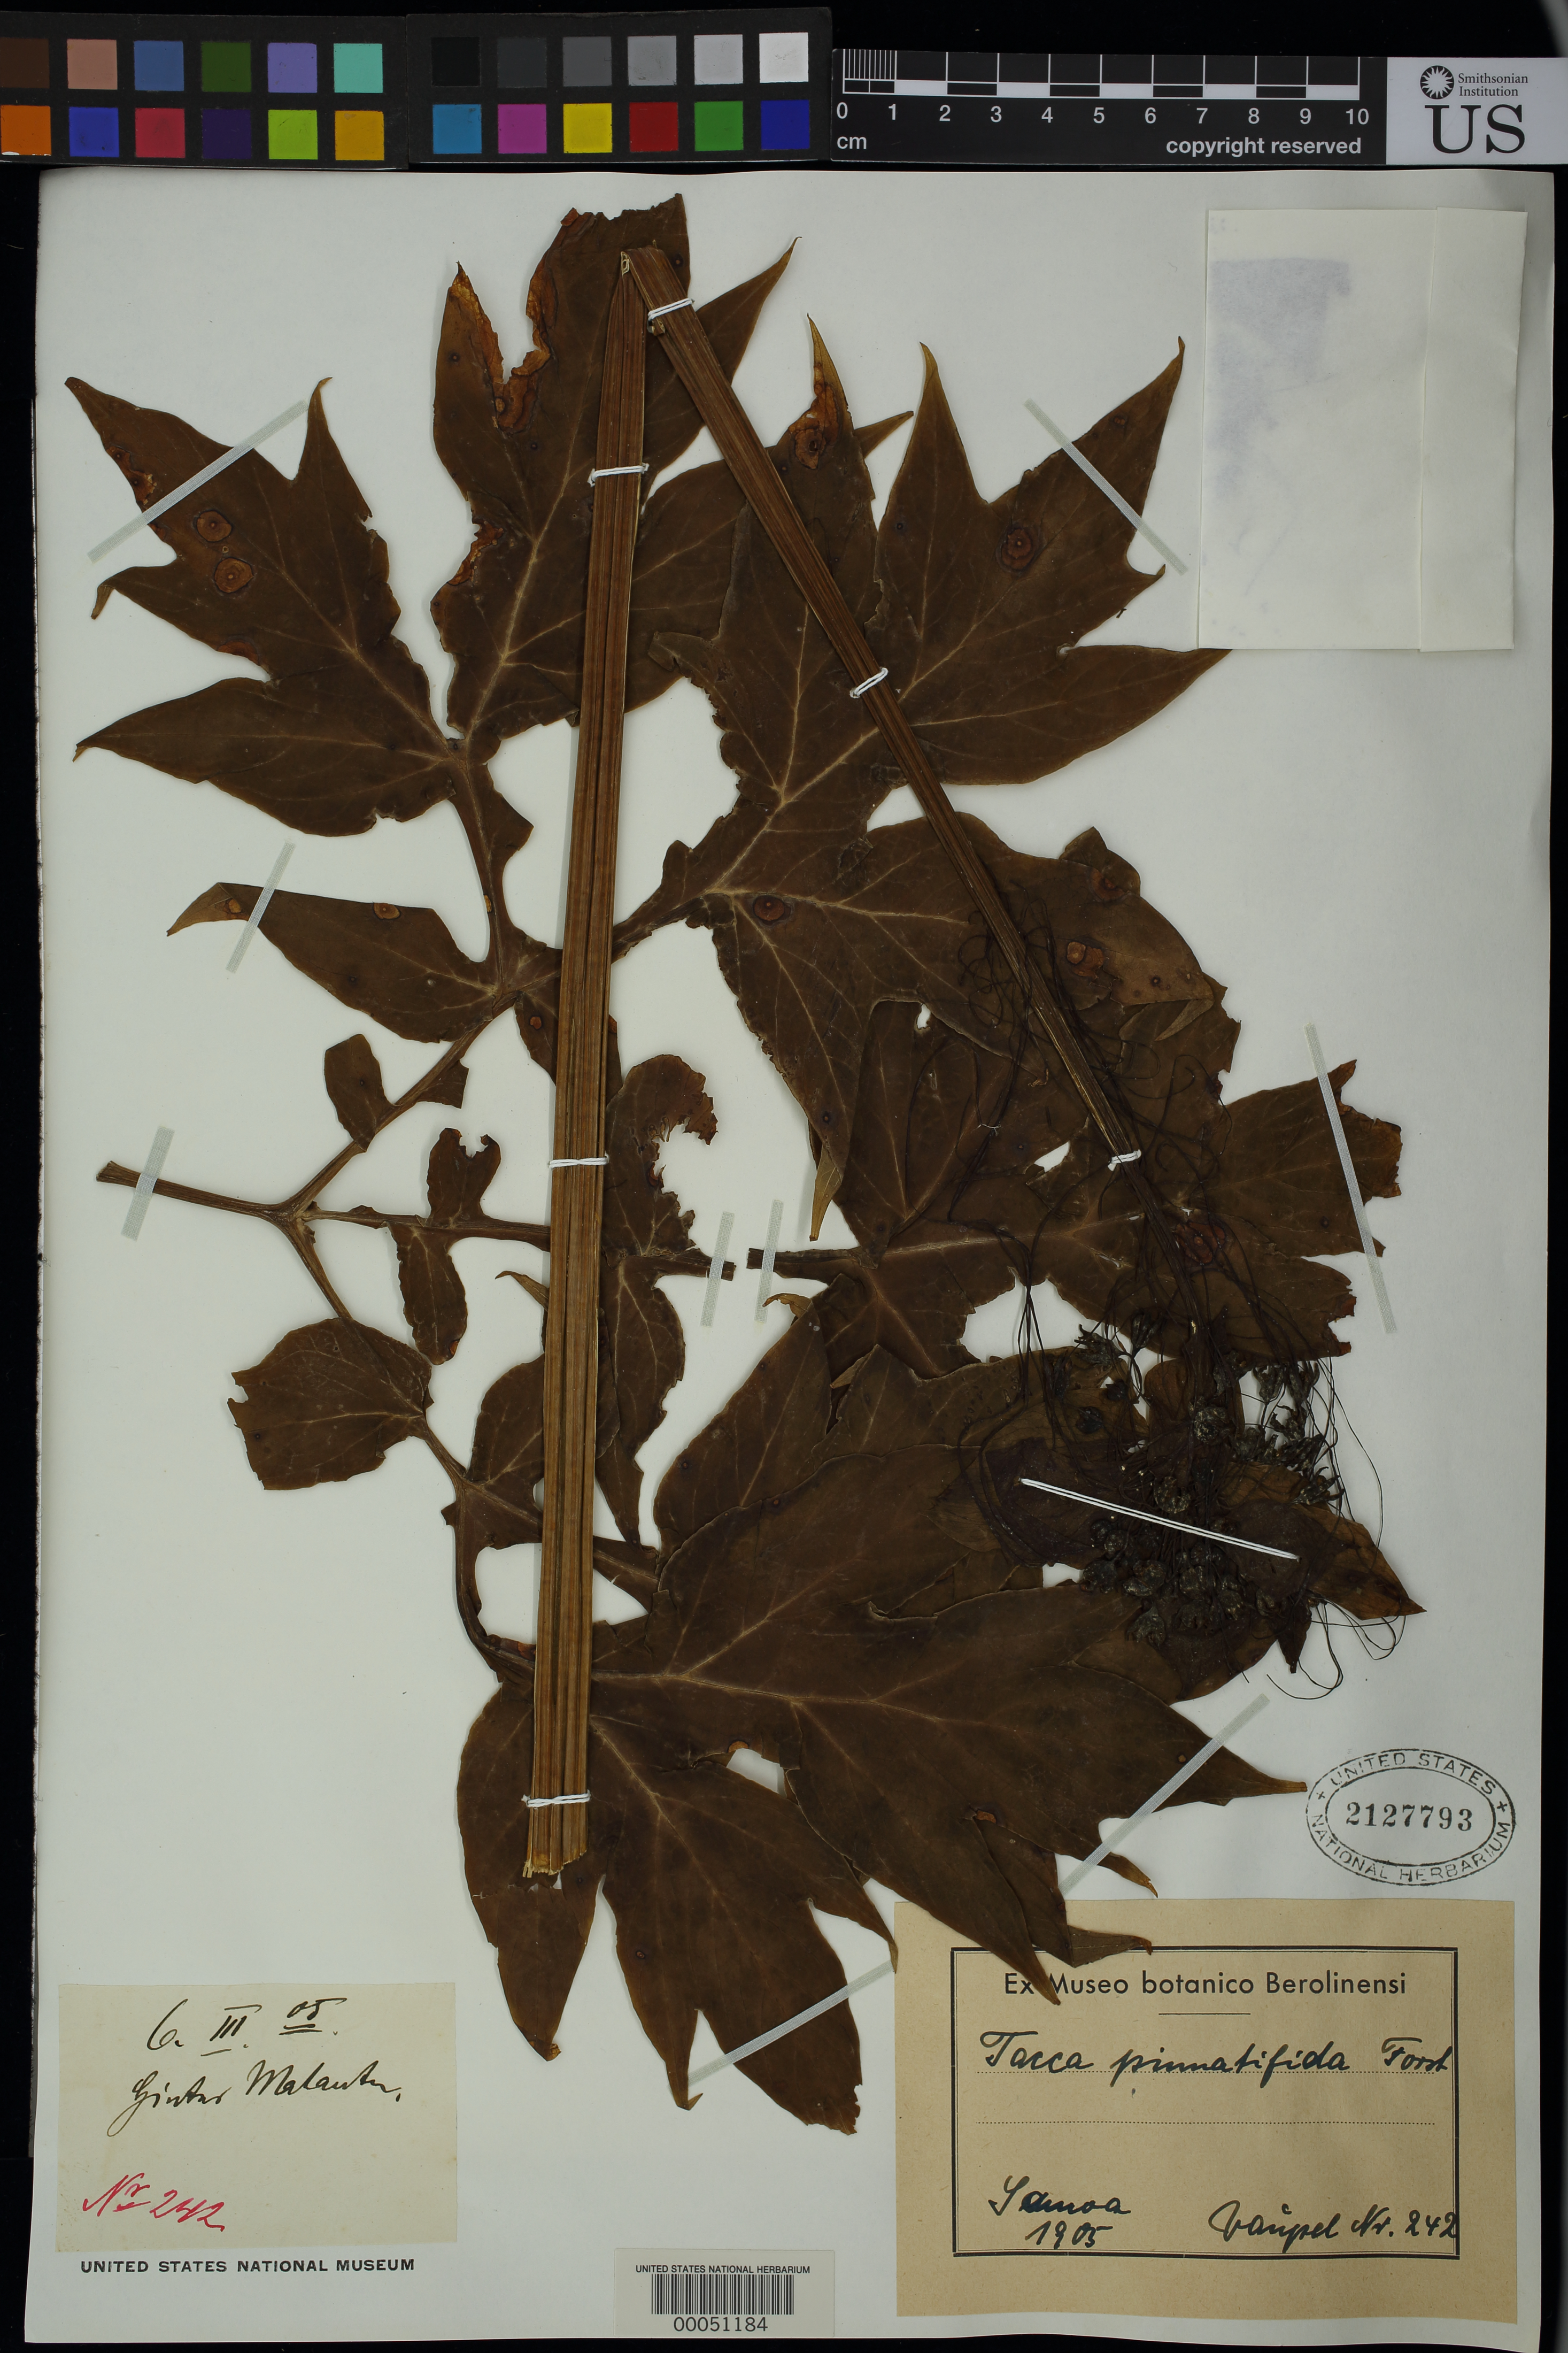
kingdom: Plantae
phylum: Tracheophyta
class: Liliopsida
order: Dioscoreales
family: Dioscoreaceae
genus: Tacca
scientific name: Tacca leontopetaloides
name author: (L.) Kuntze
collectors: Vaupel, --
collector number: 242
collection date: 1905-03-06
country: Samoa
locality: Samoa. Gintar Matanter. [interpreted]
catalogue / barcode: US 2127793